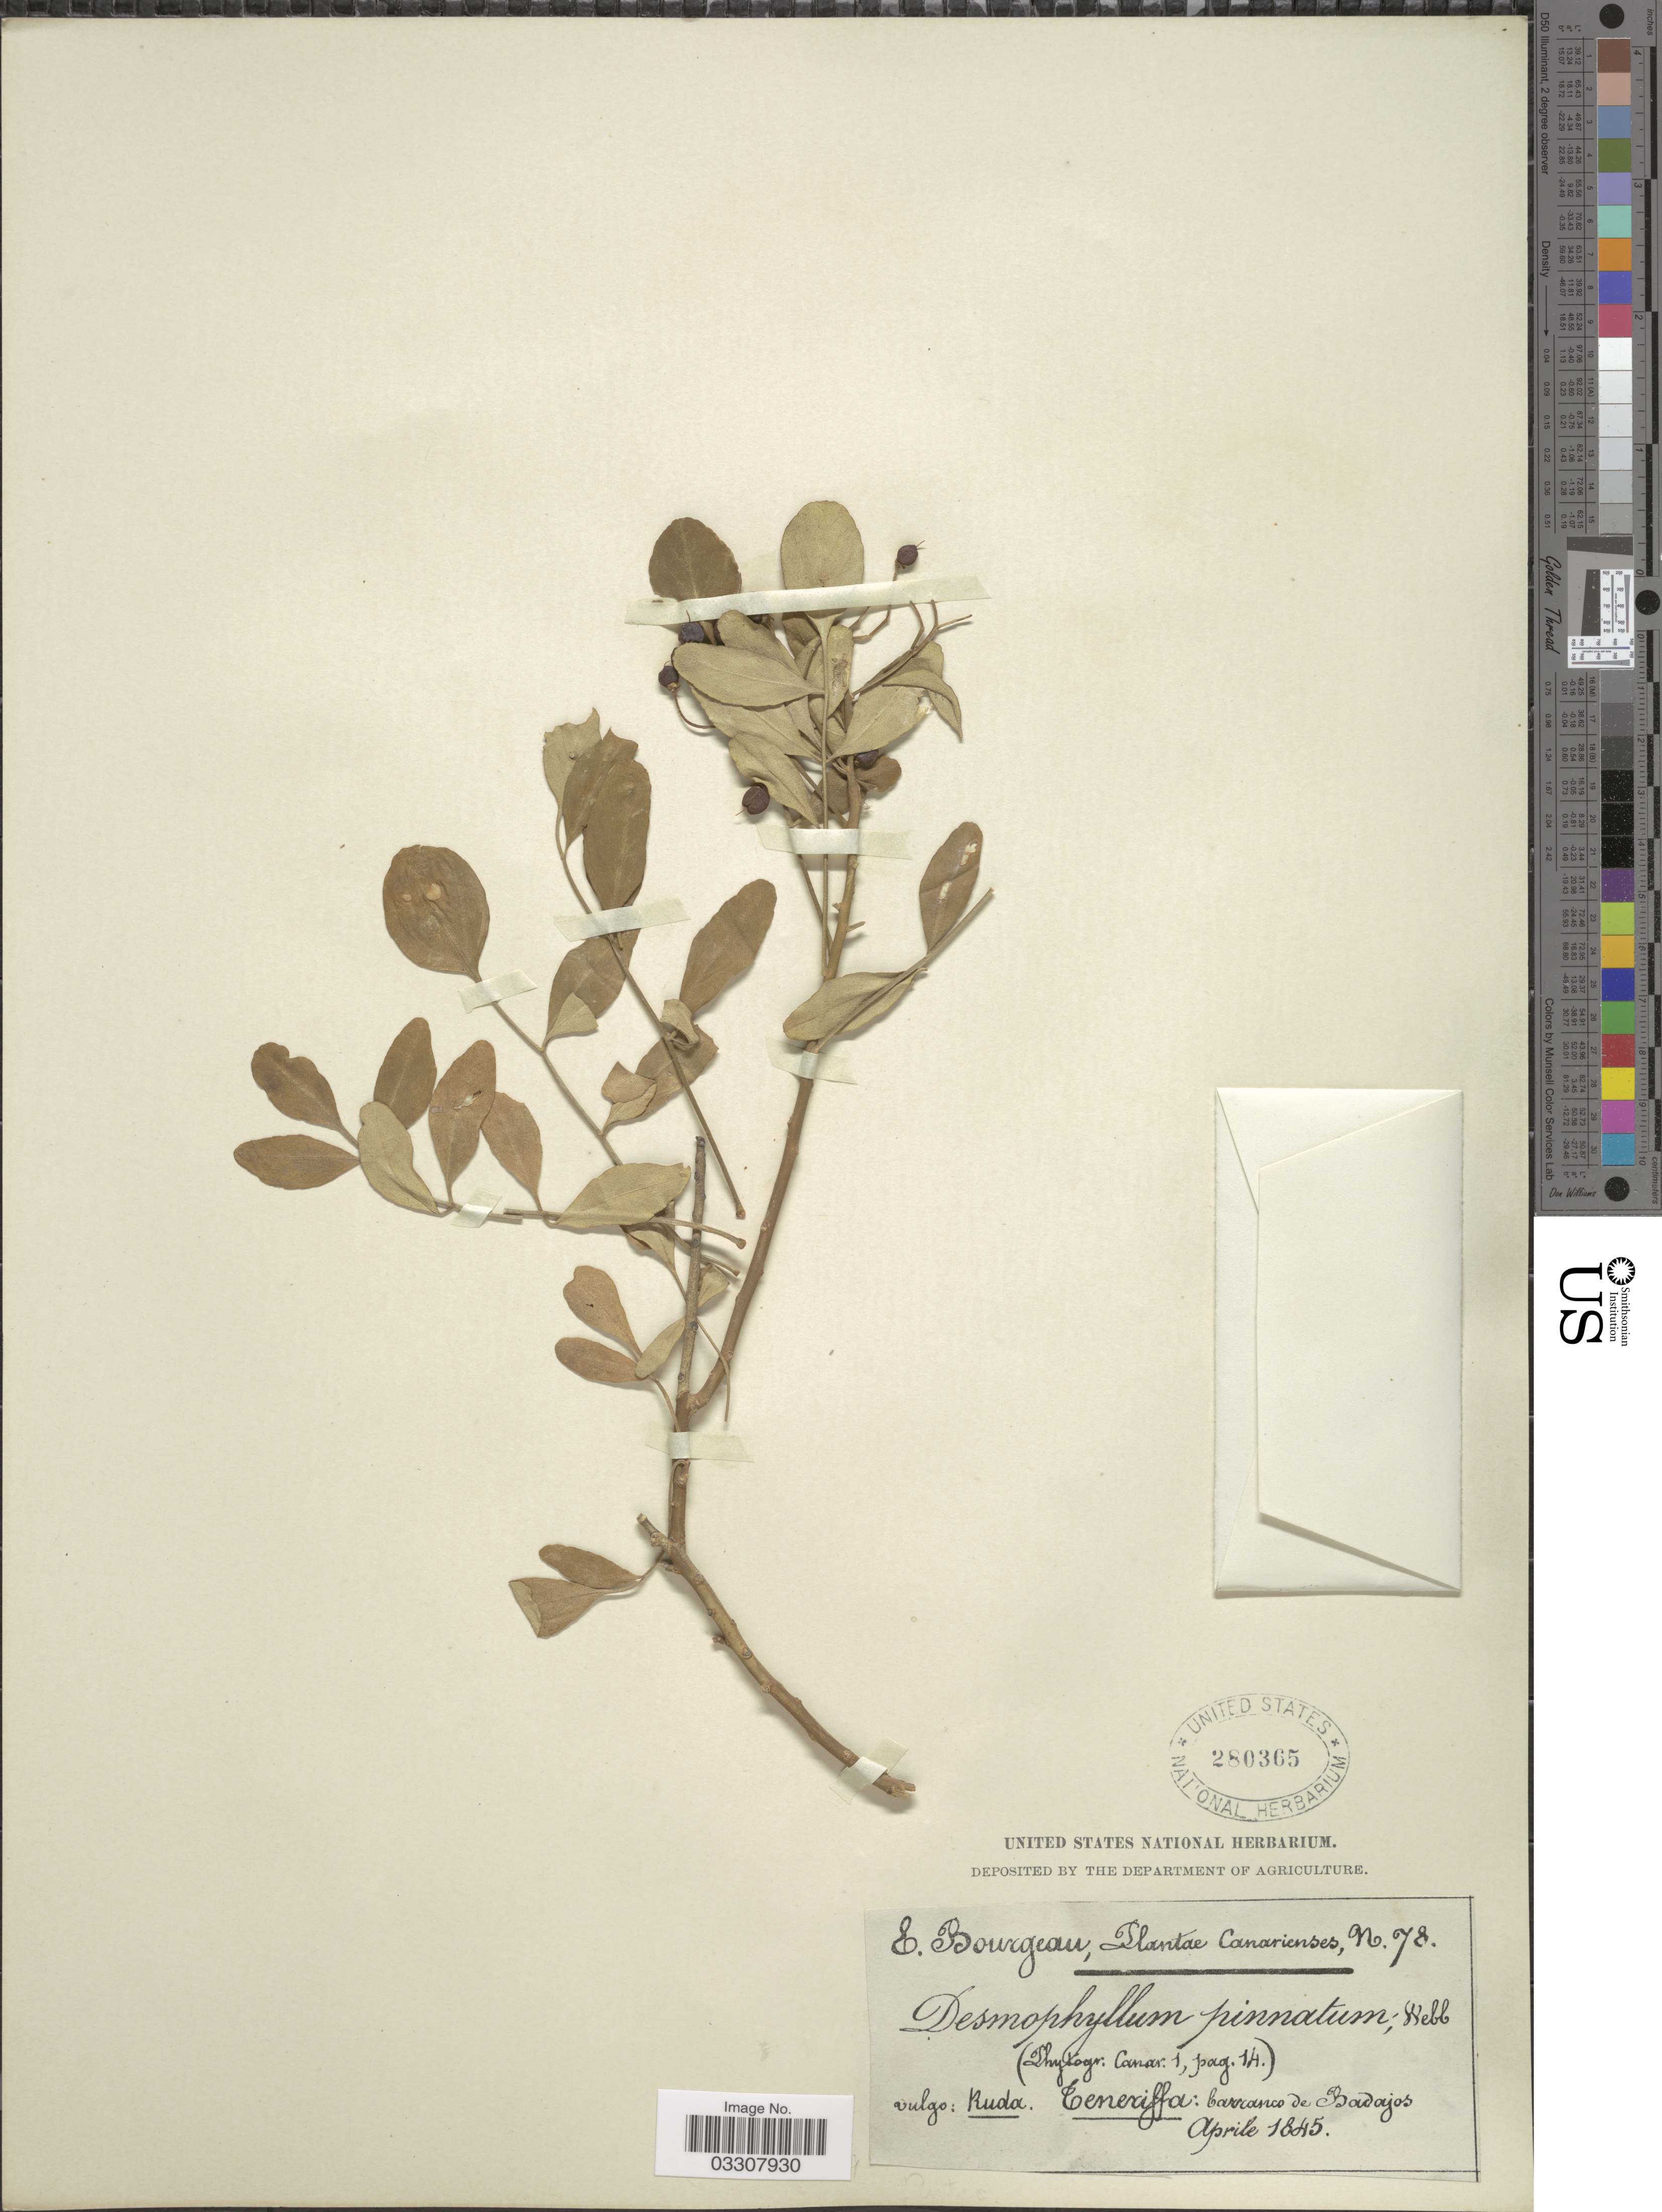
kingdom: Plantae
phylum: Tracheophyta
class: Magnoliopsida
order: Sapindales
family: Rutaceae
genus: Ruta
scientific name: Ruta pinnata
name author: L. f.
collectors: E. Bourgeau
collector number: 78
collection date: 1845-04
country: Spain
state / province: Canarias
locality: Teneriffa: barranco de Badajos.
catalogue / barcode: US 280365